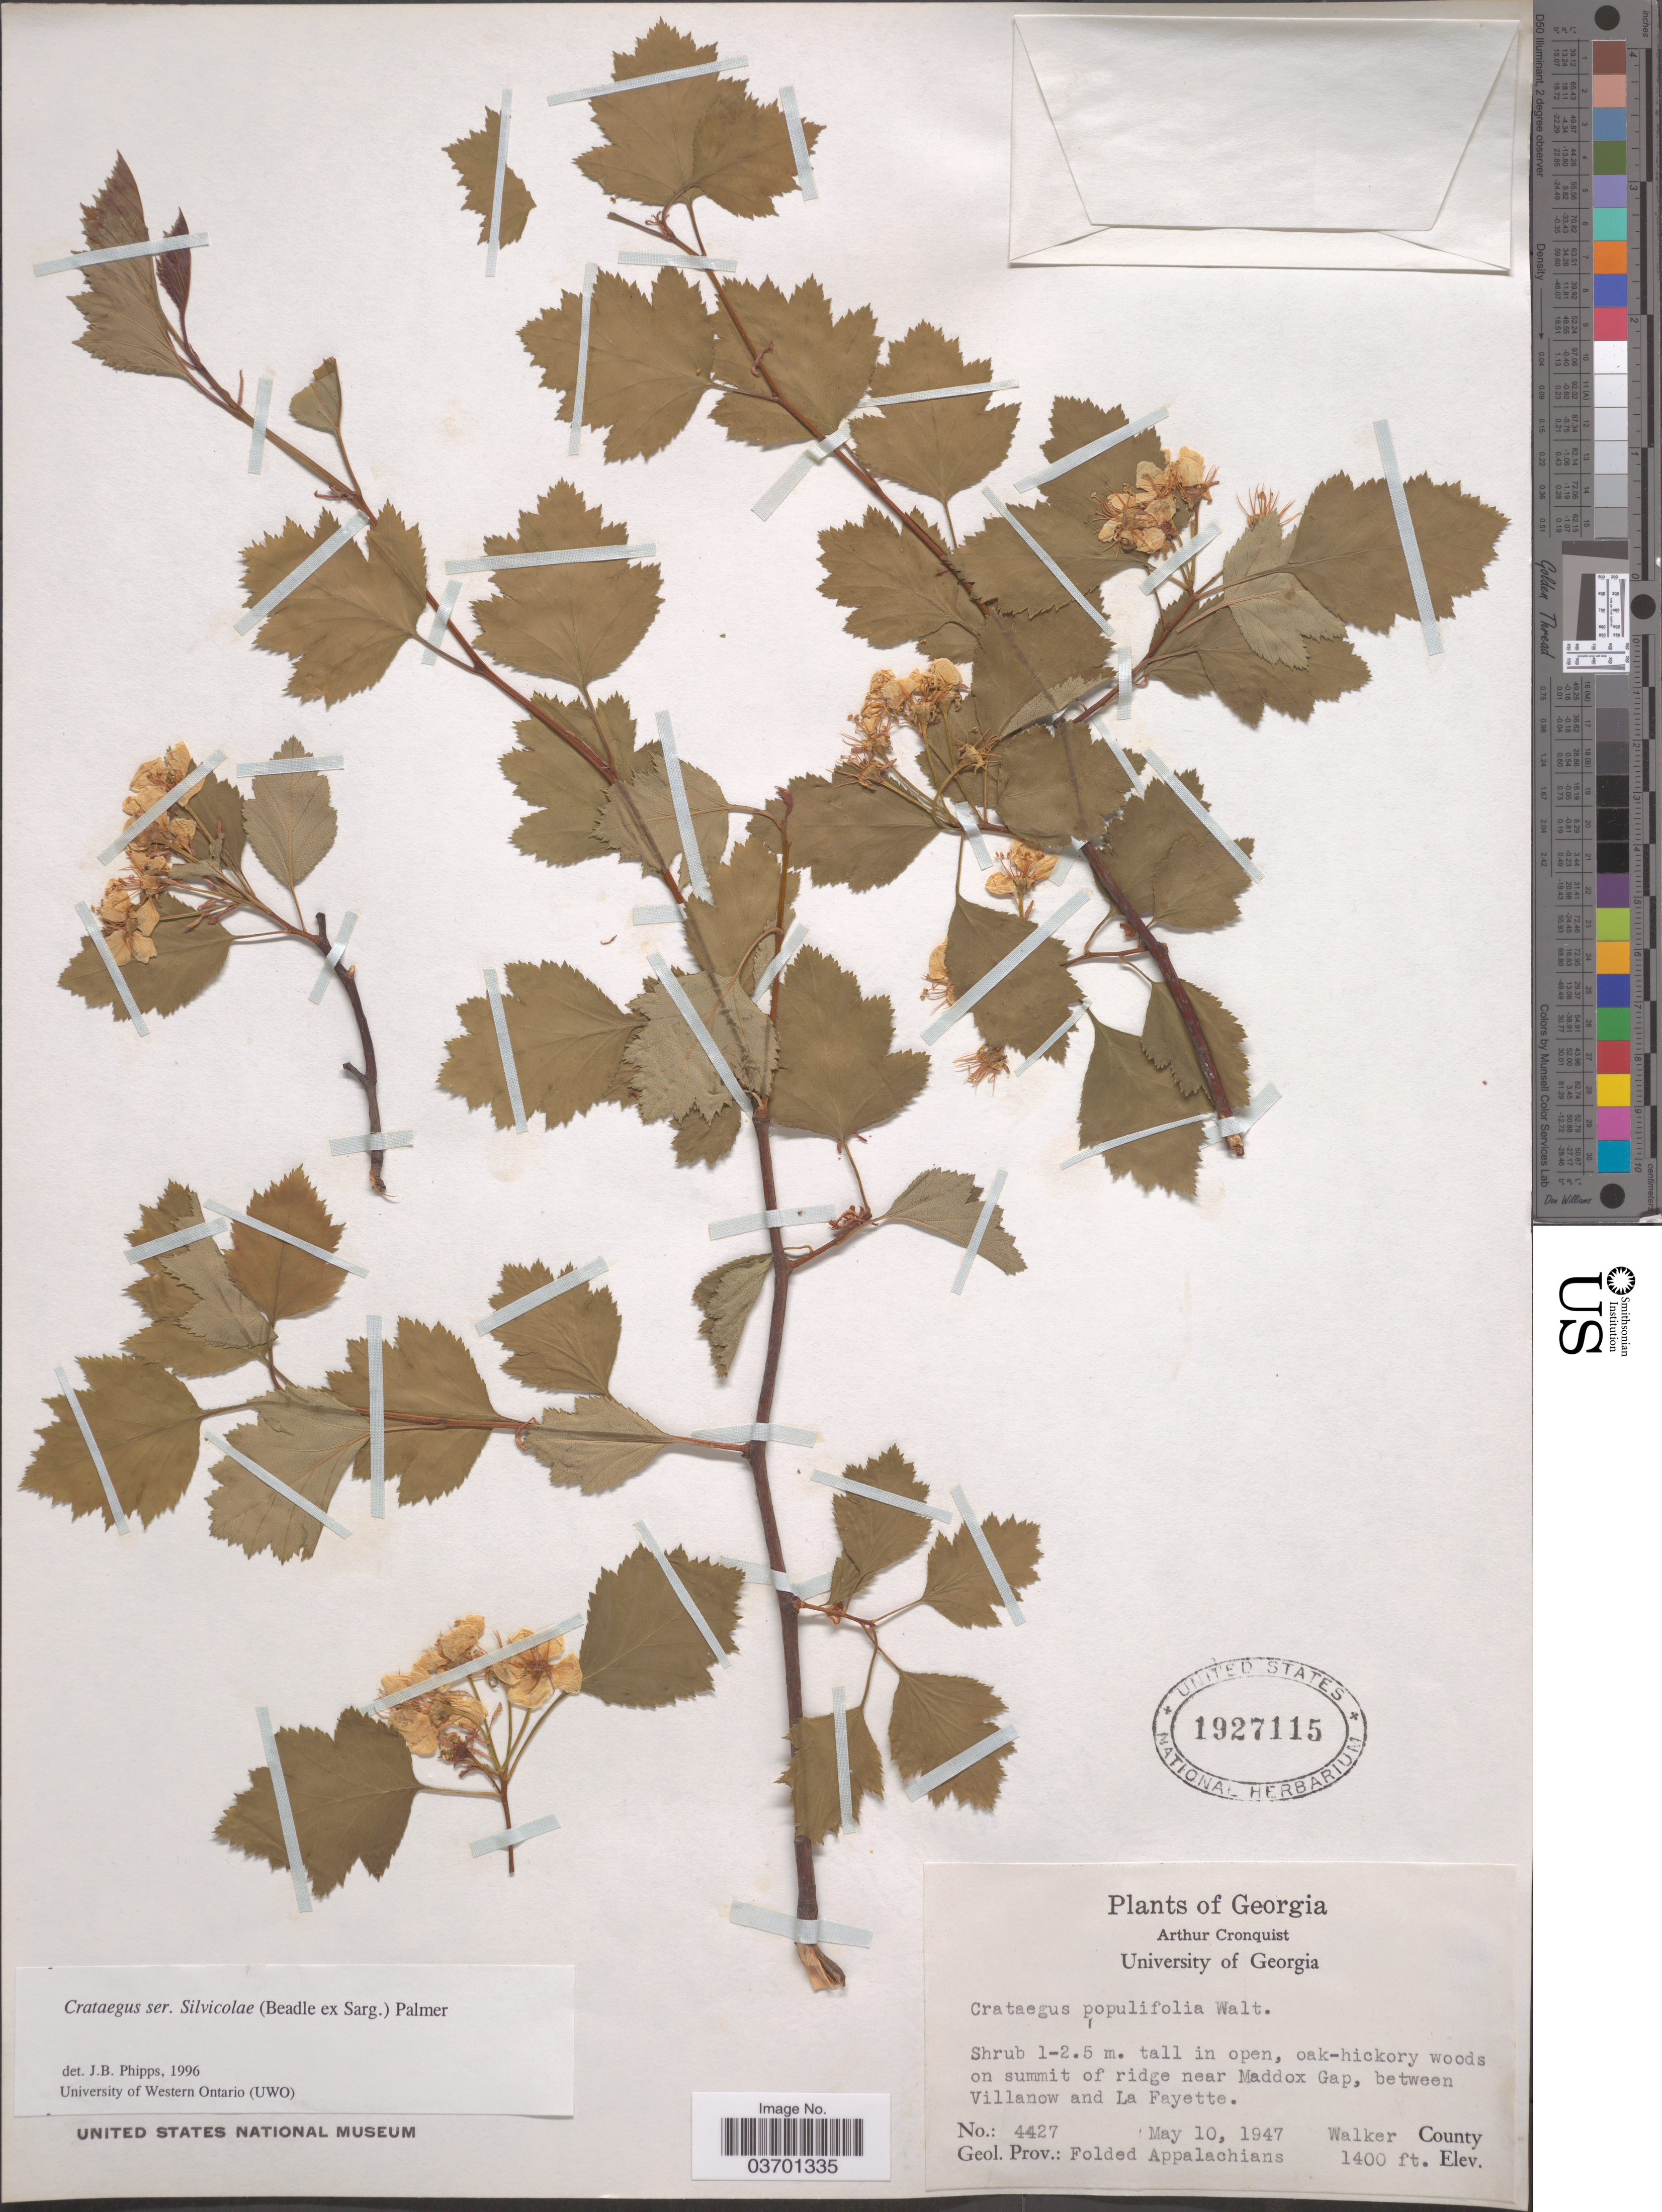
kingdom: Plantae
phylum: Tracheophyta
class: Magnoliopsida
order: Rosales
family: Rosaceae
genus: Crataegus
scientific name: Crataegus populifolia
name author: Walter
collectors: A. J. Cronquist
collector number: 4427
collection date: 1947-05-10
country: United States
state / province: Georgia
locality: On summit of ridge near Maddox Gap, between Villanow and La Fayette. Walker County. Geol. Prov.: Folded Appalachians.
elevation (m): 427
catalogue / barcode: US 1927115